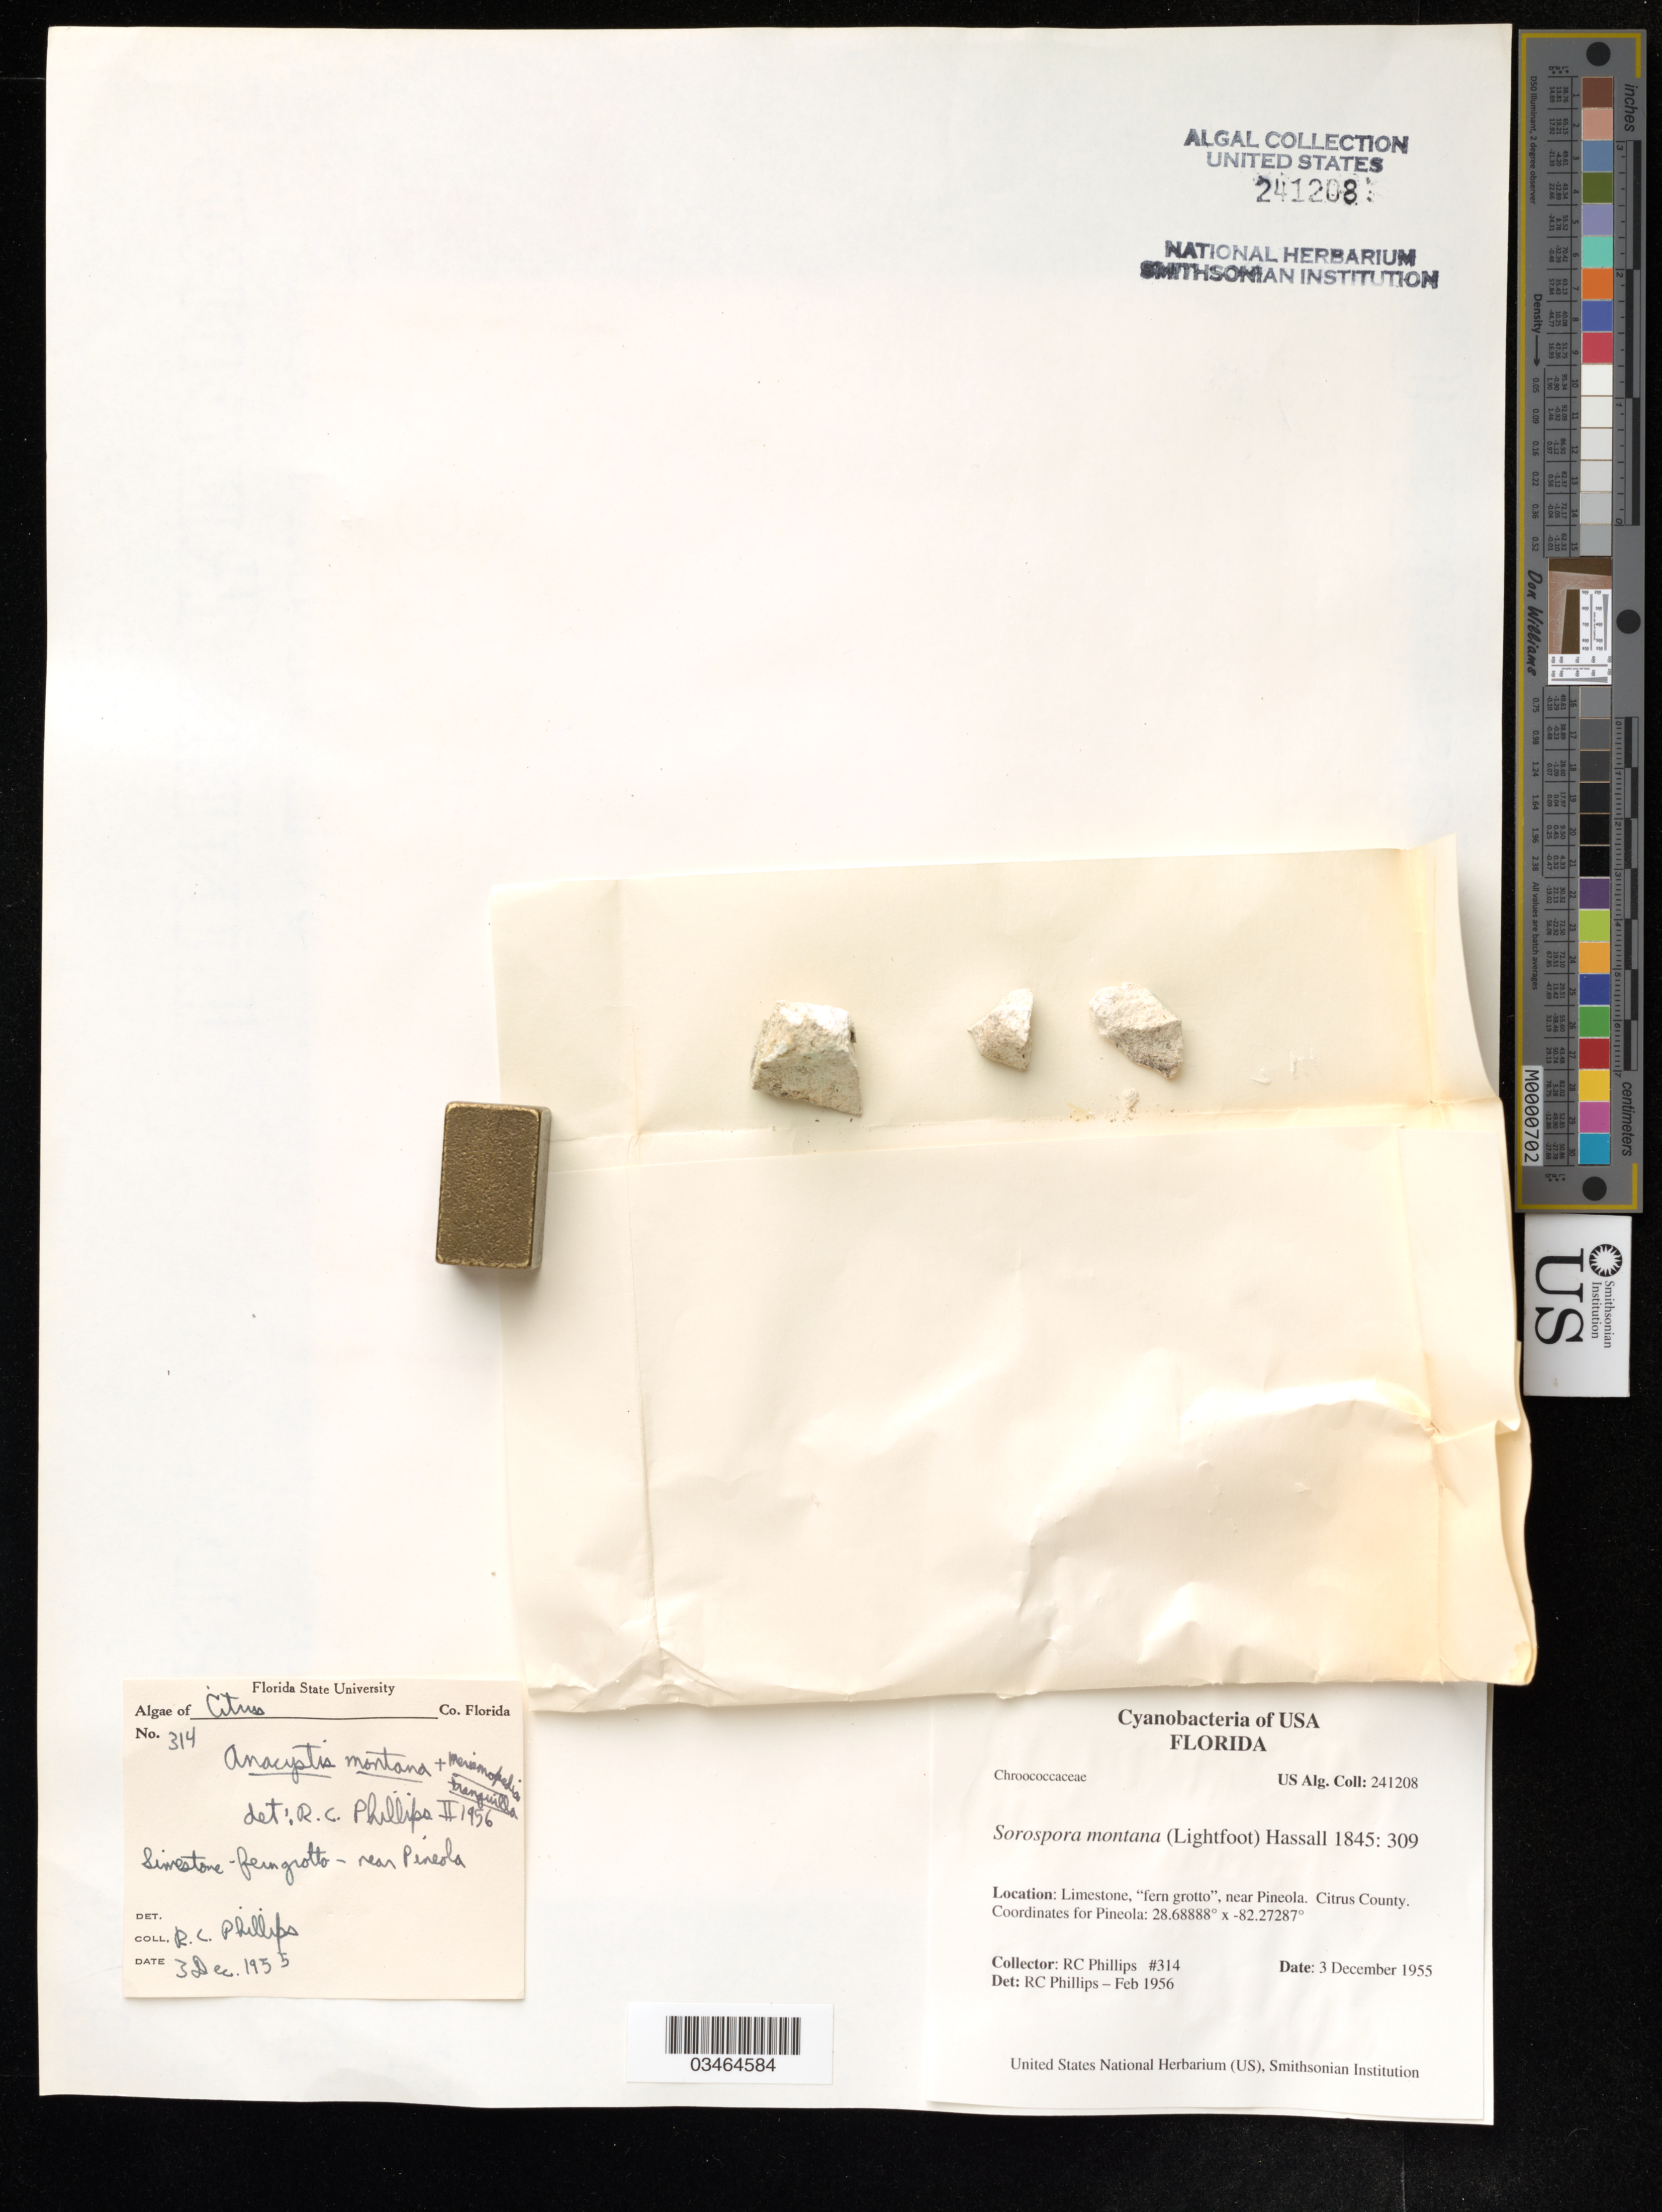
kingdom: Bacteria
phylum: Cyanobacteria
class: Cyanobacteriia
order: Synechococcales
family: Merismopediaceae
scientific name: Sorospora montana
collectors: R. C. Phillips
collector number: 314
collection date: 1955-12-03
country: United States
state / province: Florida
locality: Near Pineola, Citrus County.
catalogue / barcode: US 241208